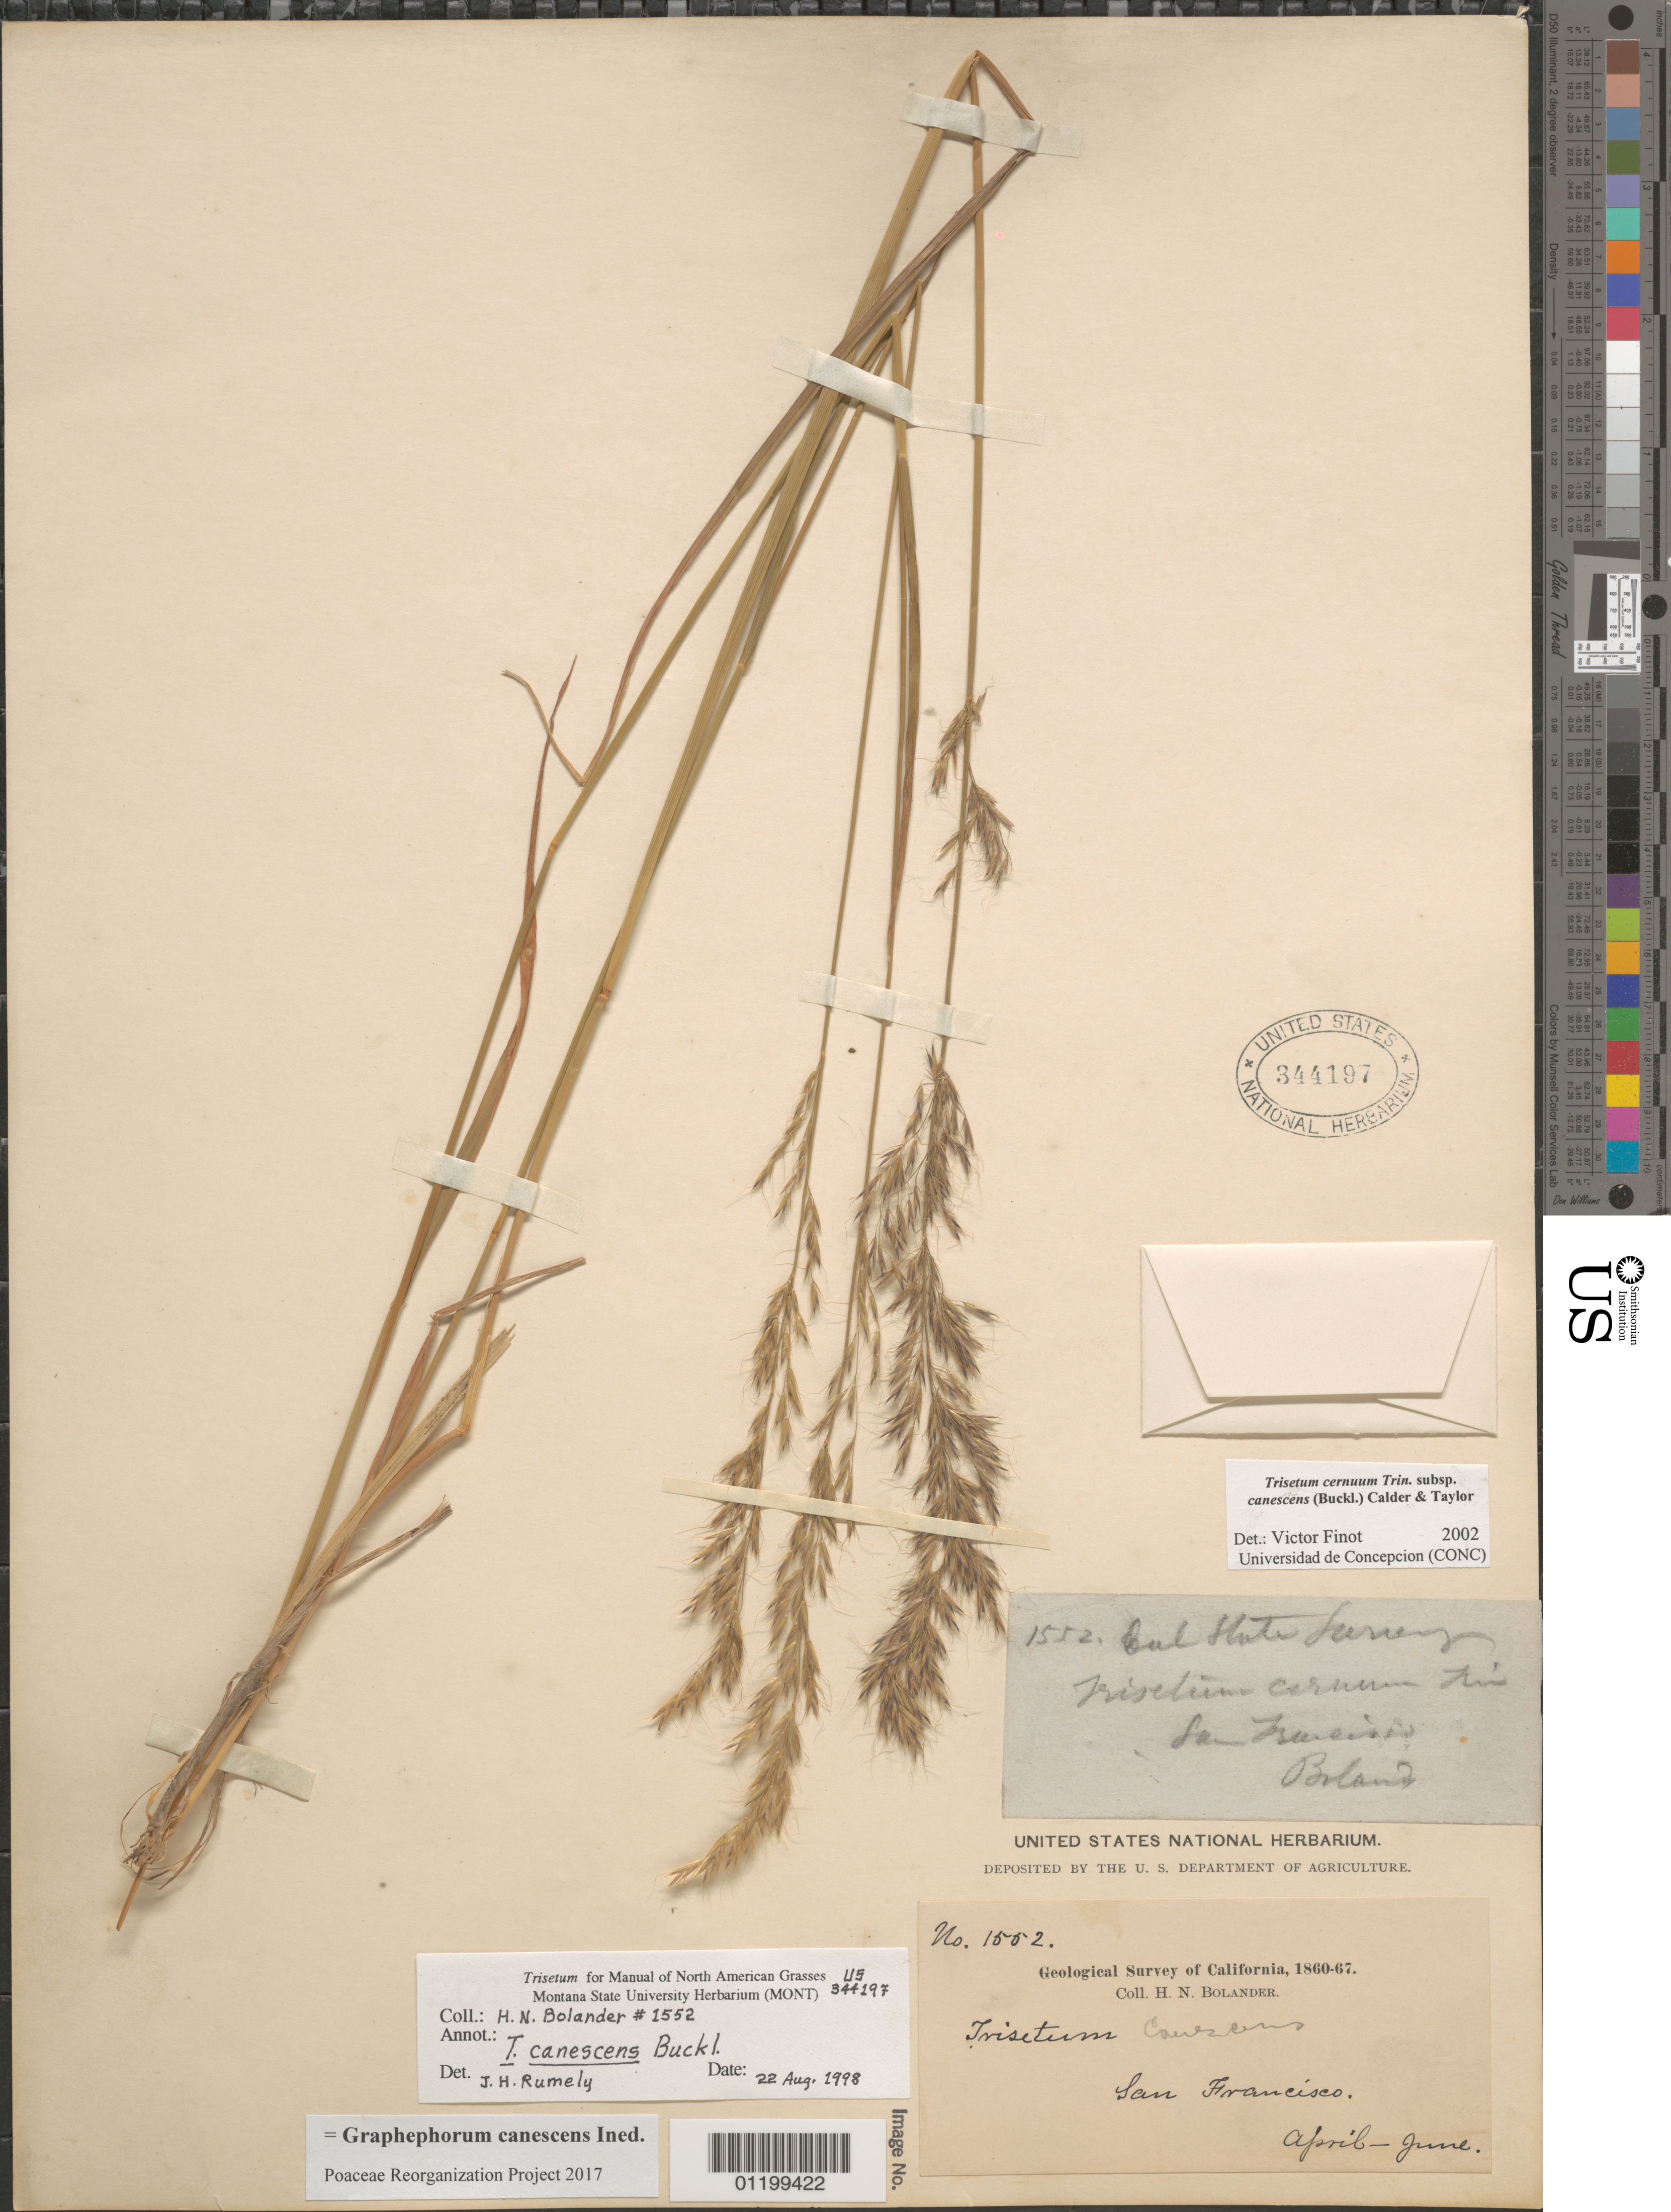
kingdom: Plantae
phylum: Tracheophyta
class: Liliopsida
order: Poales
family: Poaceae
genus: Graphephorum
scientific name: Graphephorum canescens ined.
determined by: Poaceae Reorganization Project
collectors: H. Bolander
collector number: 1552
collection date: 1860-04/1867-06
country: United States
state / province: California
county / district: San Francisco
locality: San Francisco.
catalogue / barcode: US 344197